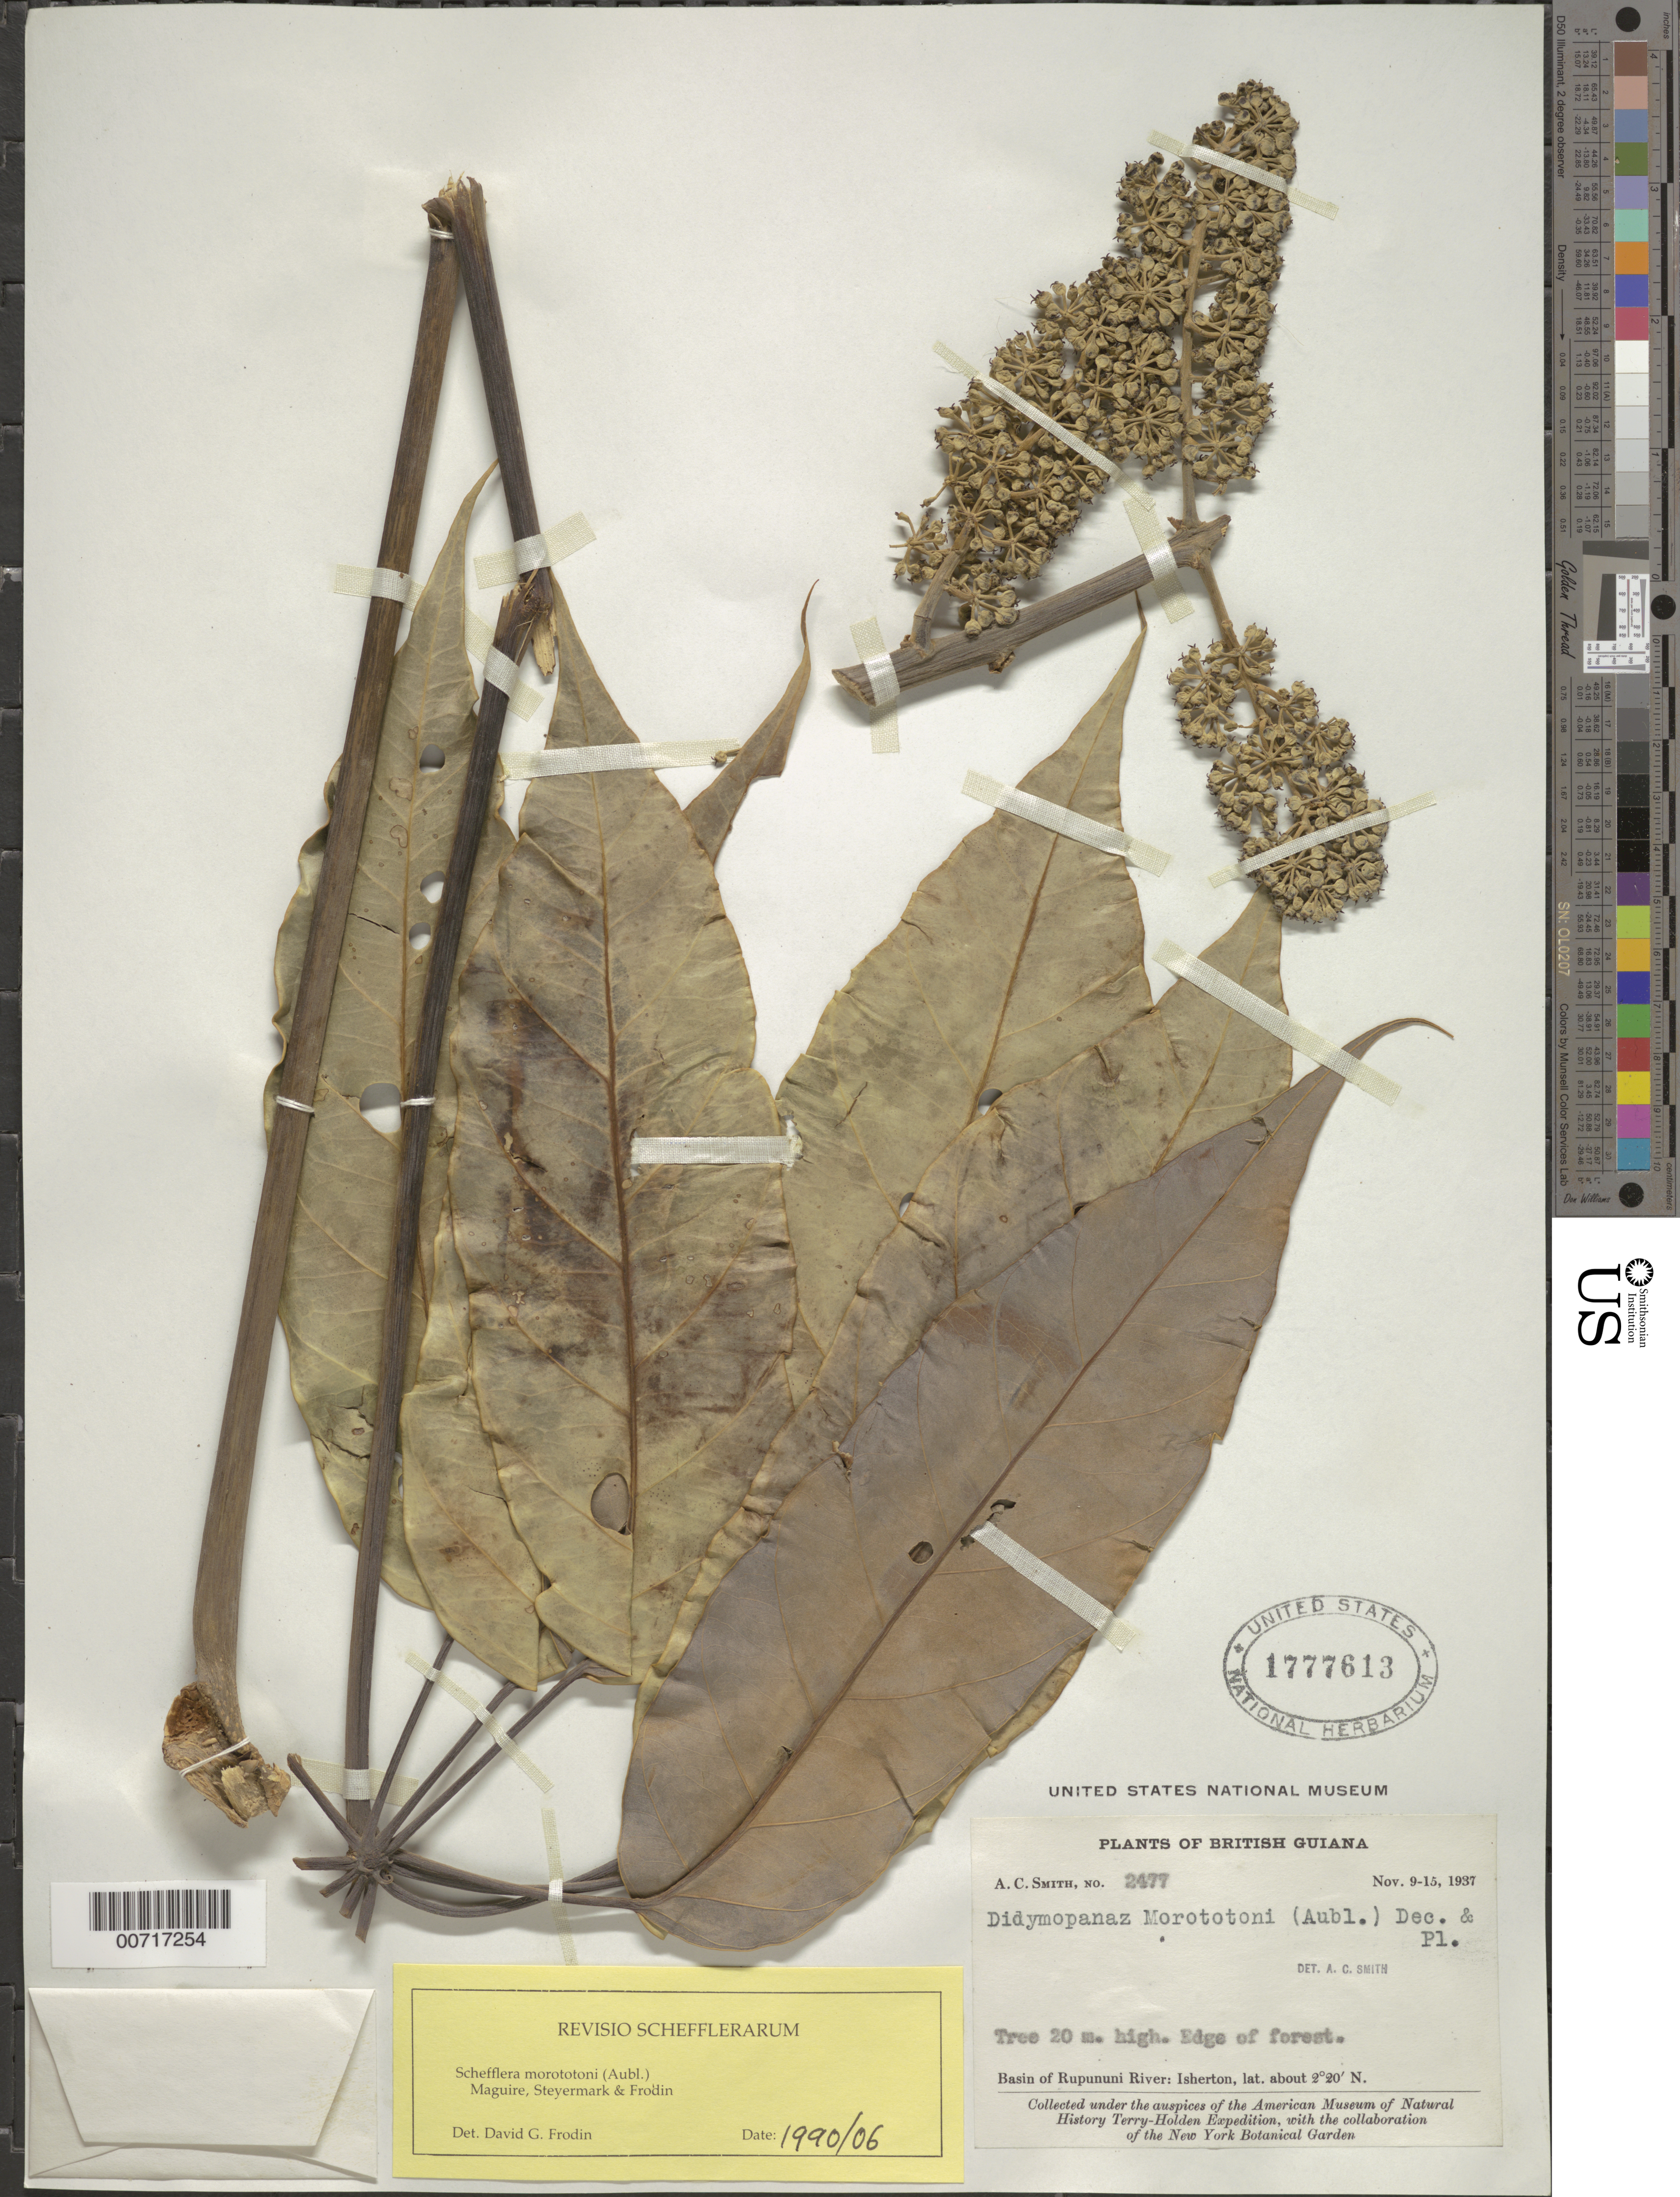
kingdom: Plantae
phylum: Tracheophyta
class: Magnoliopsida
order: Apiales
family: Araliaceae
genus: Schefflera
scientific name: Schefflera morototoni (Aubl.) Maguire, Steyerm. & Frodin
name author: (Aubl.) Maguire et al.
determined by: Frodin, D. G.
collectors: A. C. Smith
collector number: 2477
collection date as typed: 9-Nov-37 to 15-Nov-37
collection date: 1937-11-09/1937-11-15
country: Guyana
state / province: U. Takutu-U. Essequibo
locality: Isherton, basin of Rupununi River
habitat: Edge of forest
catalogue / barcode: US 1777613